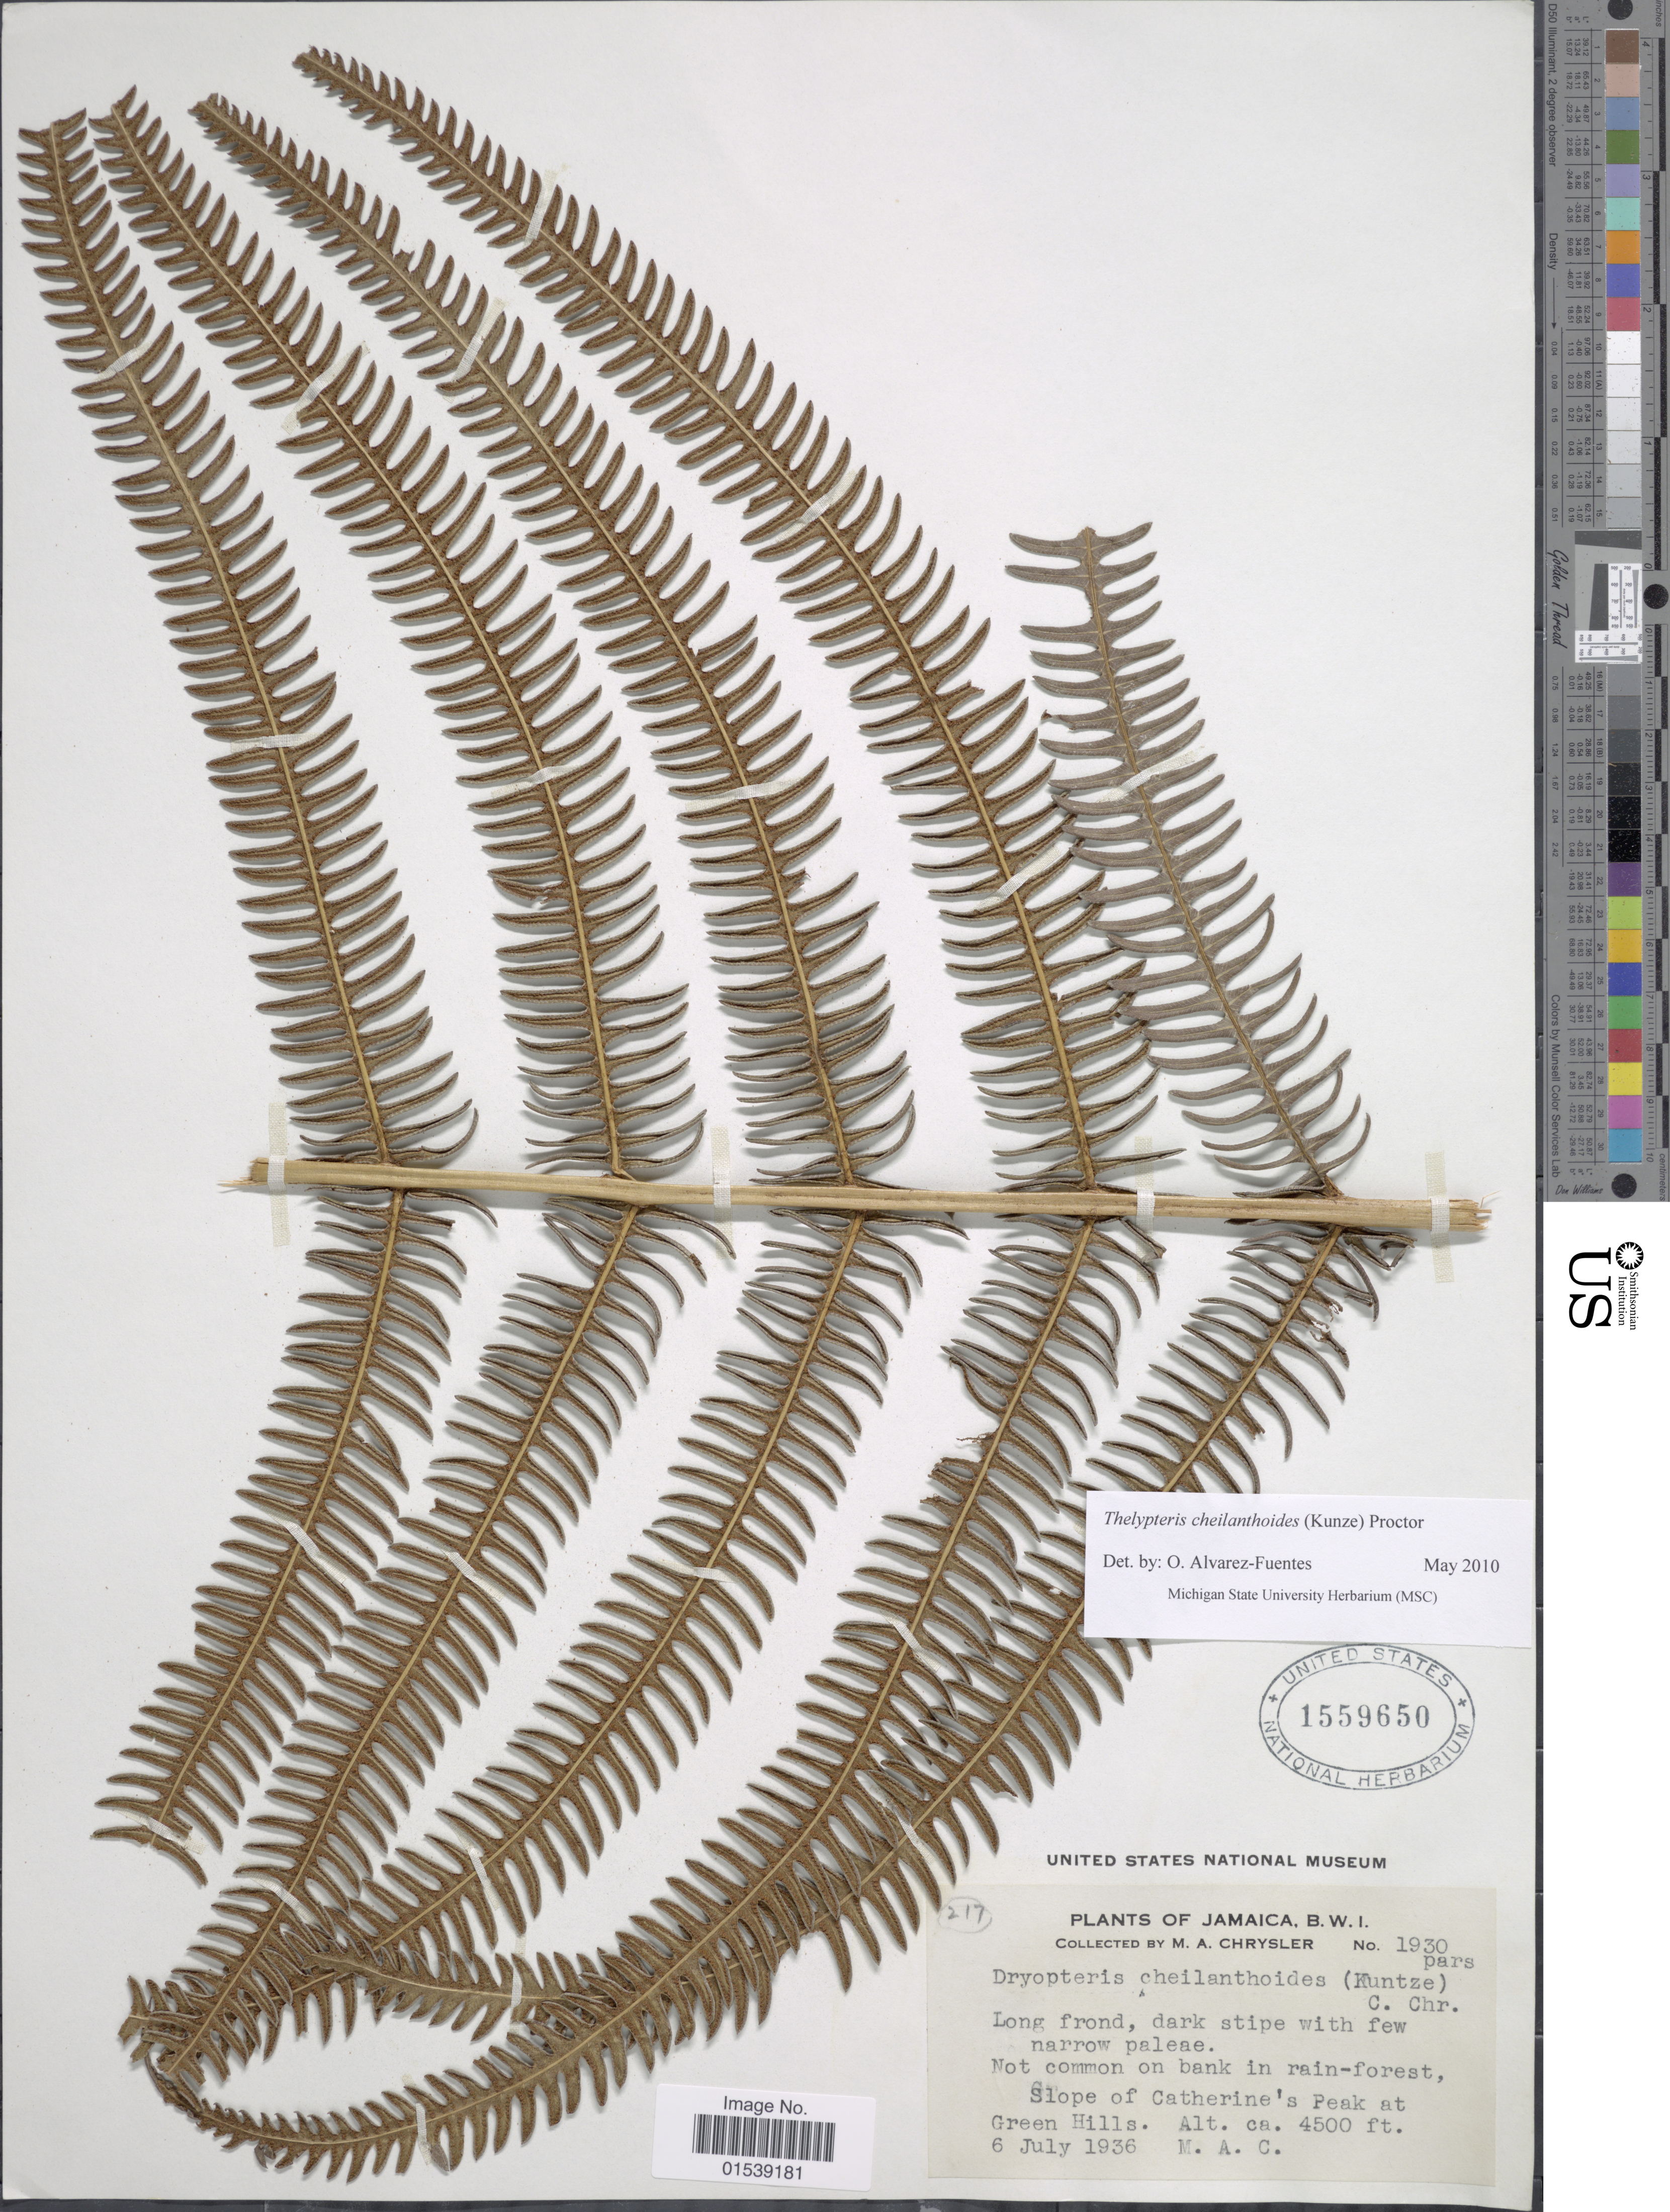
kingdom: Plantae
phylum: Tracheophyta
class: Polypodiopsida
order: Polypodiales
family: Thelypteridaceae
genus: Amauropelta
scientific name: Amauropelta cheilanthoides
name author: (Kunze) Á. Löve & D. Löve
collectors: M. A. Chrysler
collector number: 1930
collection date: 1936-07-06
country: Jamaica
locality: Jamaica, B.W.I., Slope of Catherine's Peak at Green Hills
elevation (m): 1372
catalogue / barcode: US 1559650